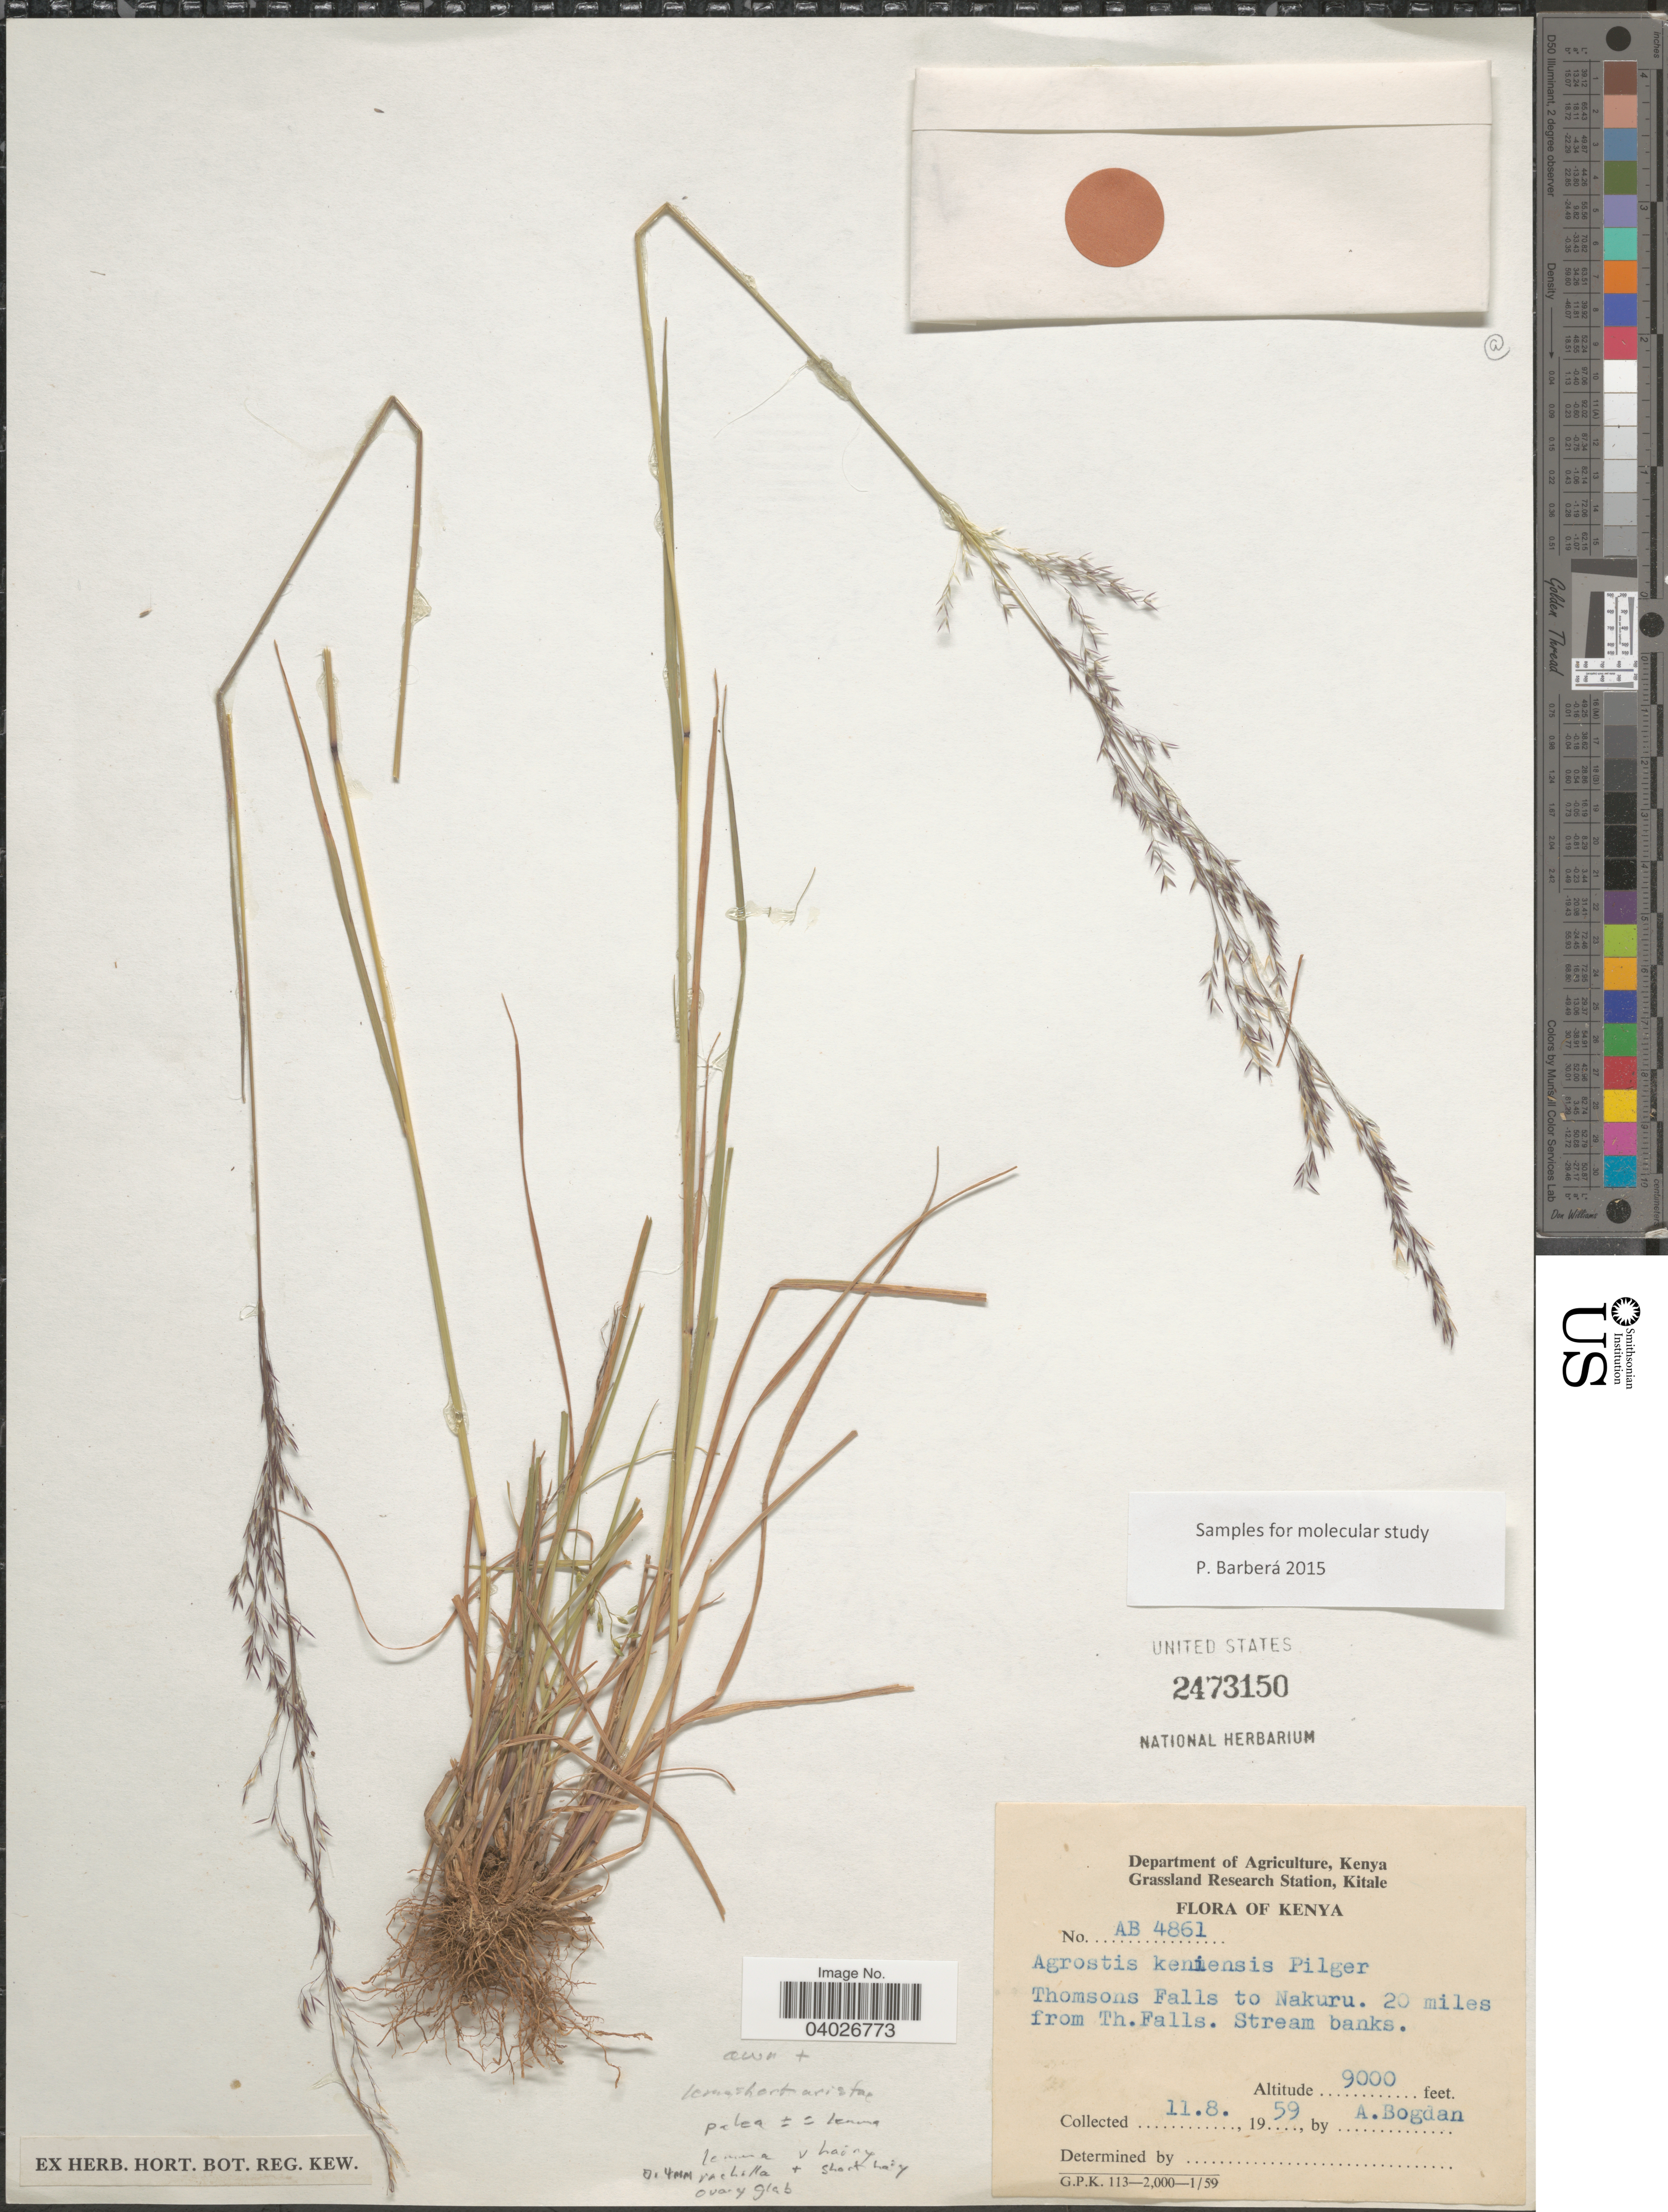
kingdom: Plantae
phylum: Tracheophyta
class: Liliopsida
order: Poales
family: Poaceae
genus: Agrostis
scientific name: Agrostis keniensis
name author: Pilg.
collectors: A. Bogdan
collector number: AB4861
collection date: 1959-08-11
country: Kenya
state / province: Nakuru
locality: Thomsons Falls to Nakuru. 20 miles from Th. Falls.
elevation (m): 2743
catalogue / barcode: US 2473150